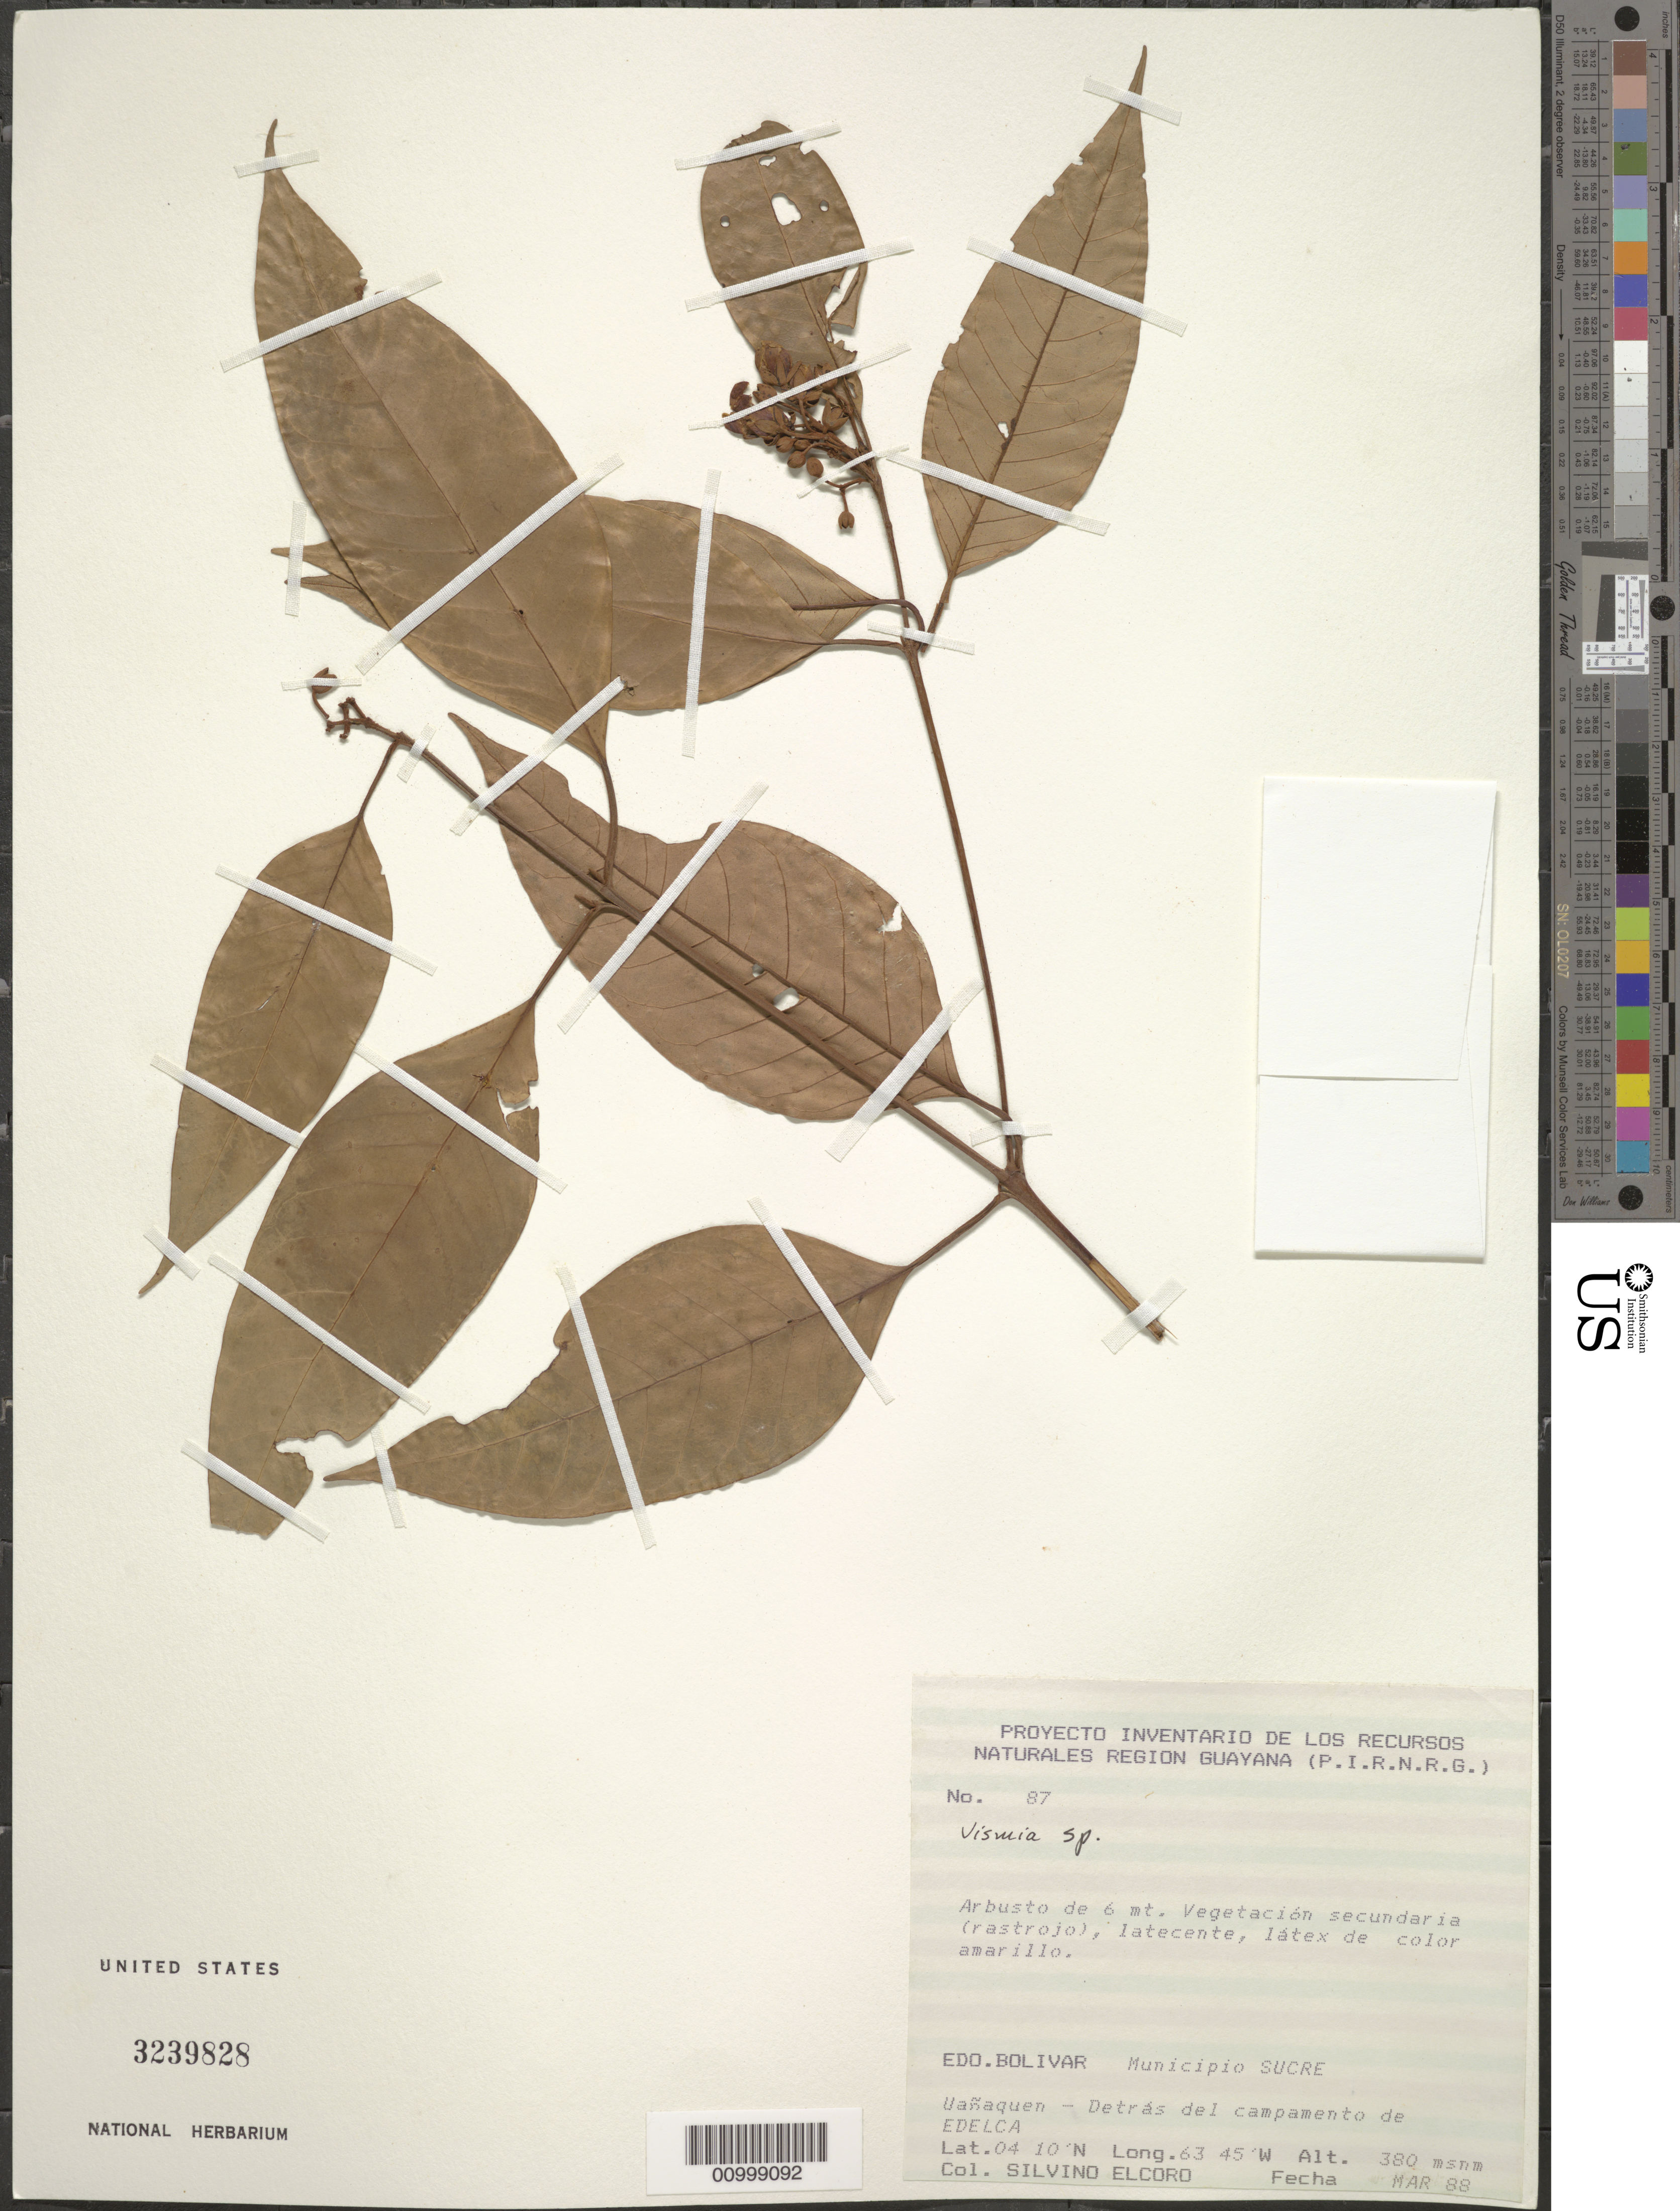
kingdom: Plantae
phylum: Tracheophyta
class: Magnoliopsida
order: Malpighiales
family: Hypericaceae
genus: Vismia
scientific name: Vismia sp.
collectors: S. Elcoro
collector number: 87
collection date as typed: Mar-88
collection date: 1988-03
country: Venezuela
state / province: Bolívar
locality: Municipio Sucre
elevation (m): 380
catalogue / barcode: US 3239828